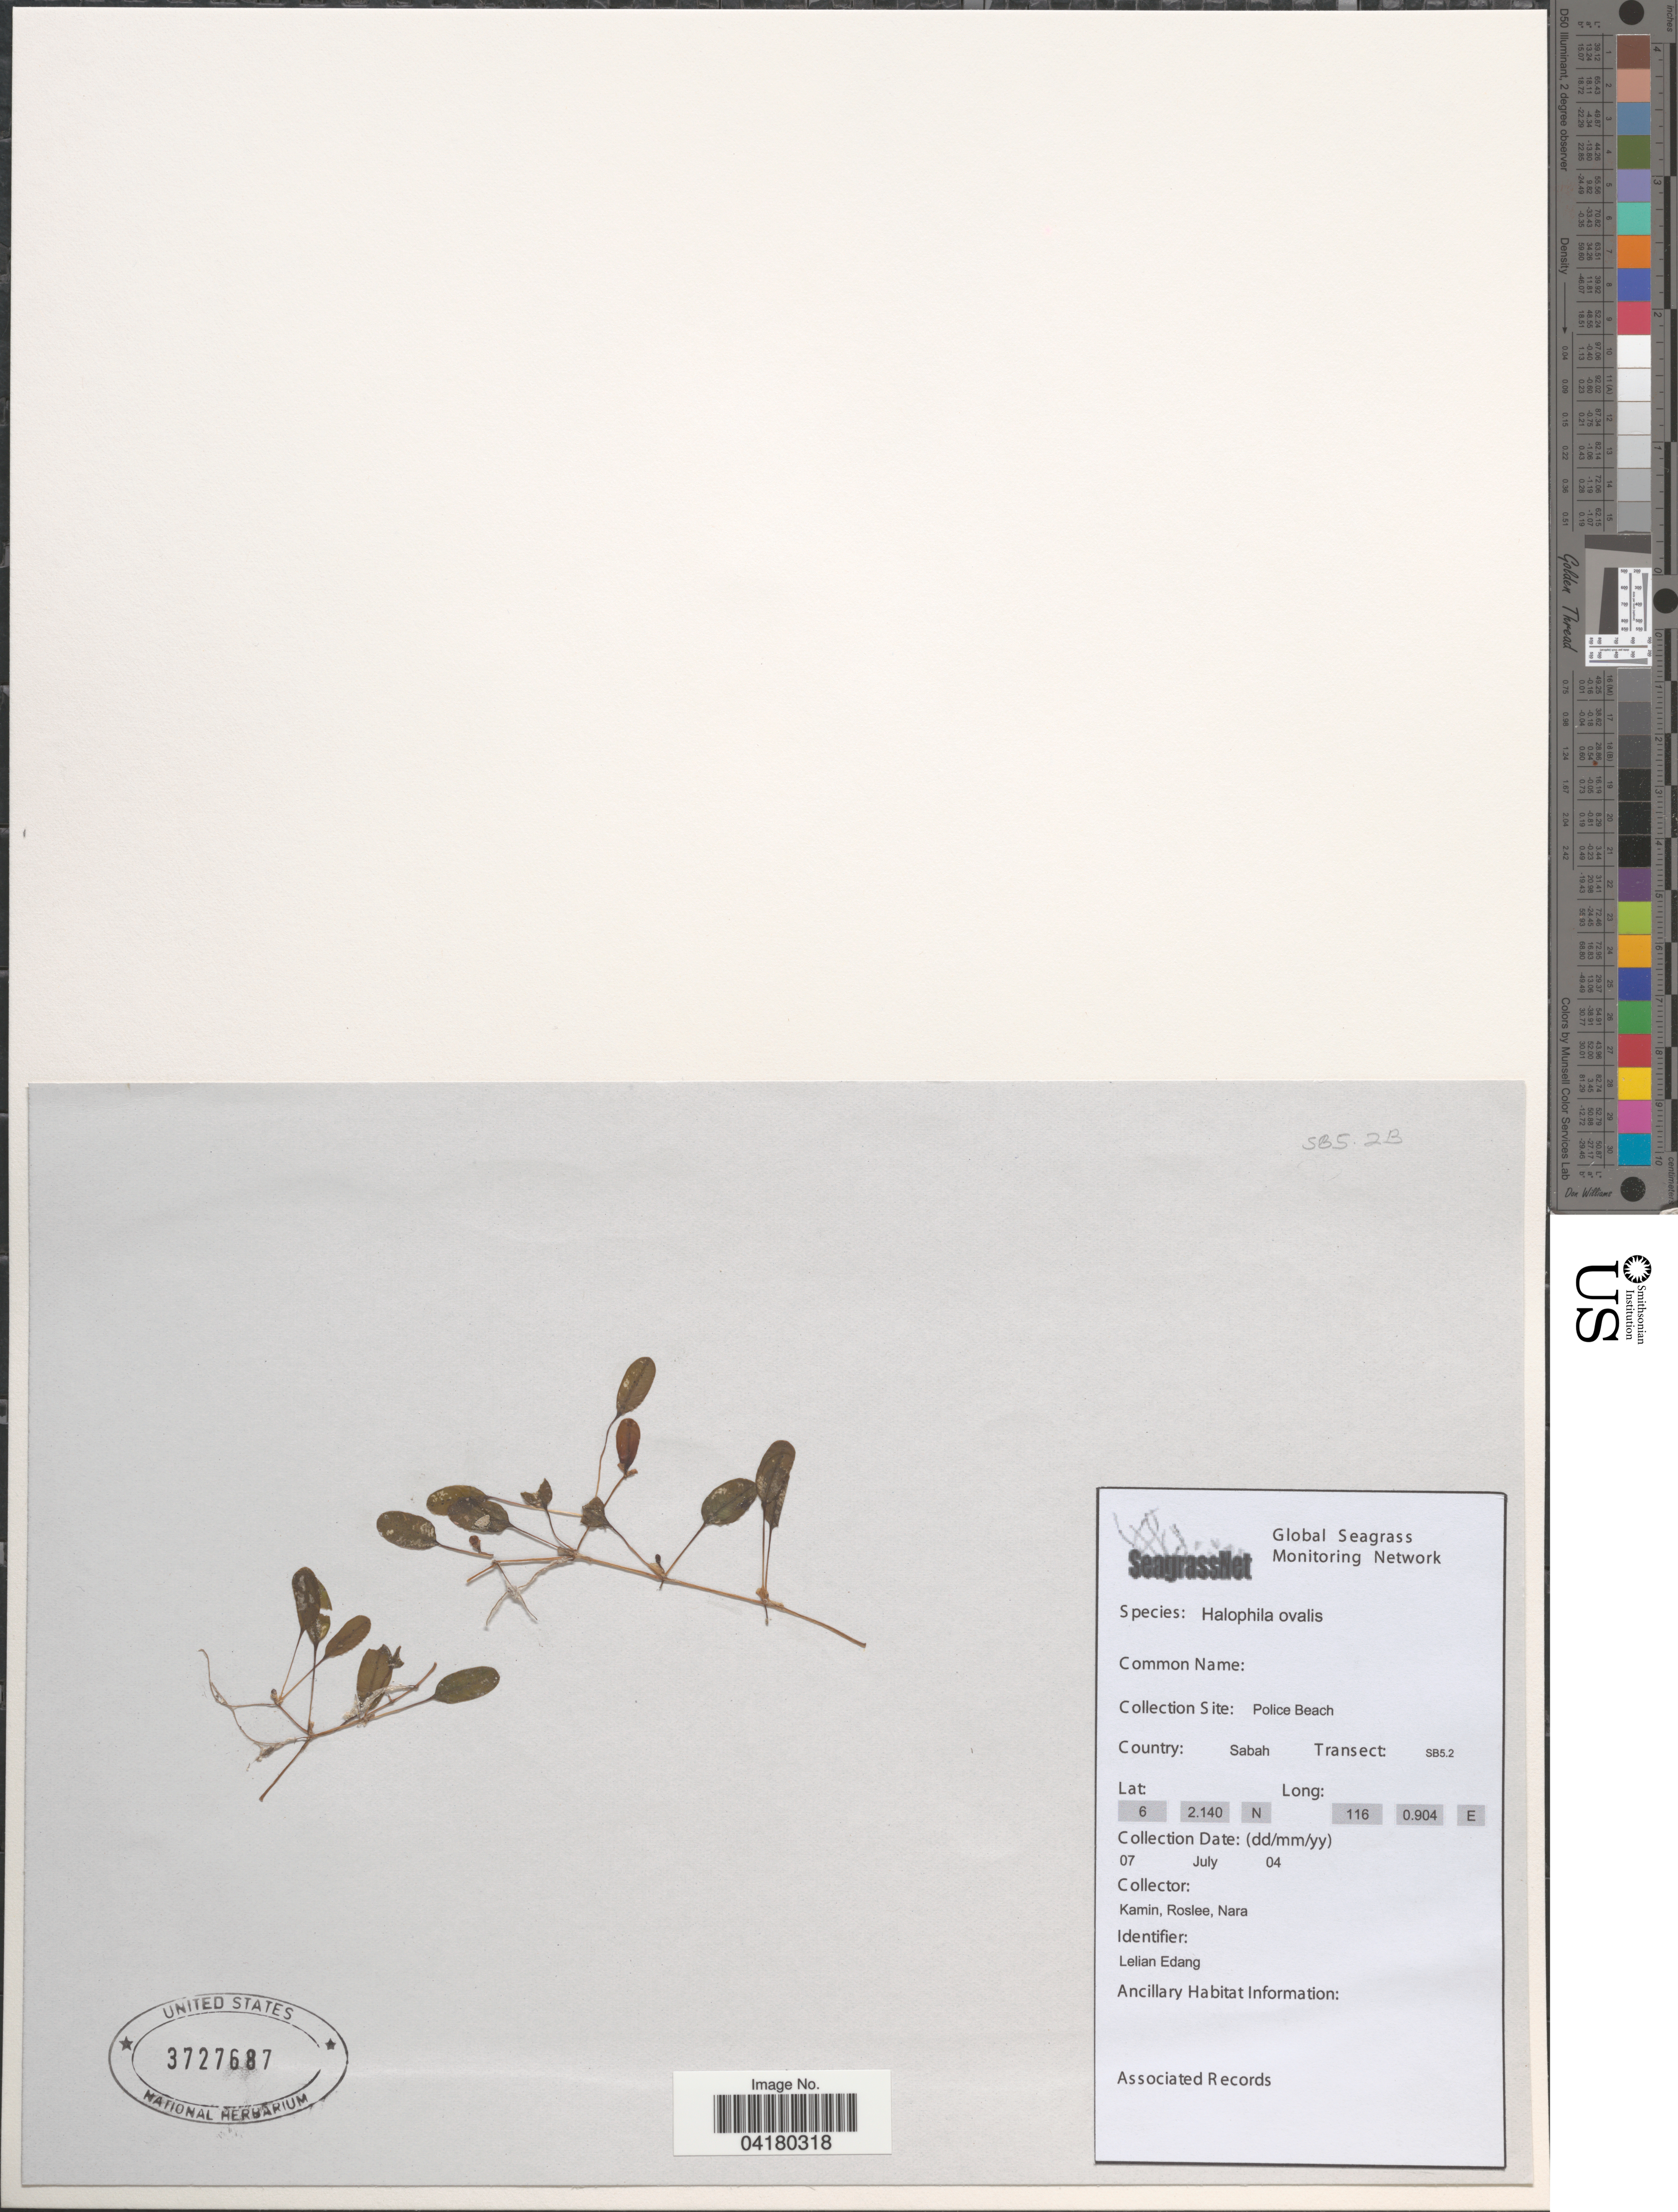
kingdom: Plantae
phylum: Tracheophyta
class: Liliopsida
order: Alismatales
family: Hydrocharitaceae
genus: Halophila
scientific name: Halophila ovalis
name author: (R. Br.) Hook. f.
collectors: Kamin, Roslee & Nara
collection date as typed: Transcribed d/m/y: 7/7/4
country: Malaysia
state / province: Sabah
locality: Police Beach. Transect: SB5.2.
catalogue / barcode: US 3727687